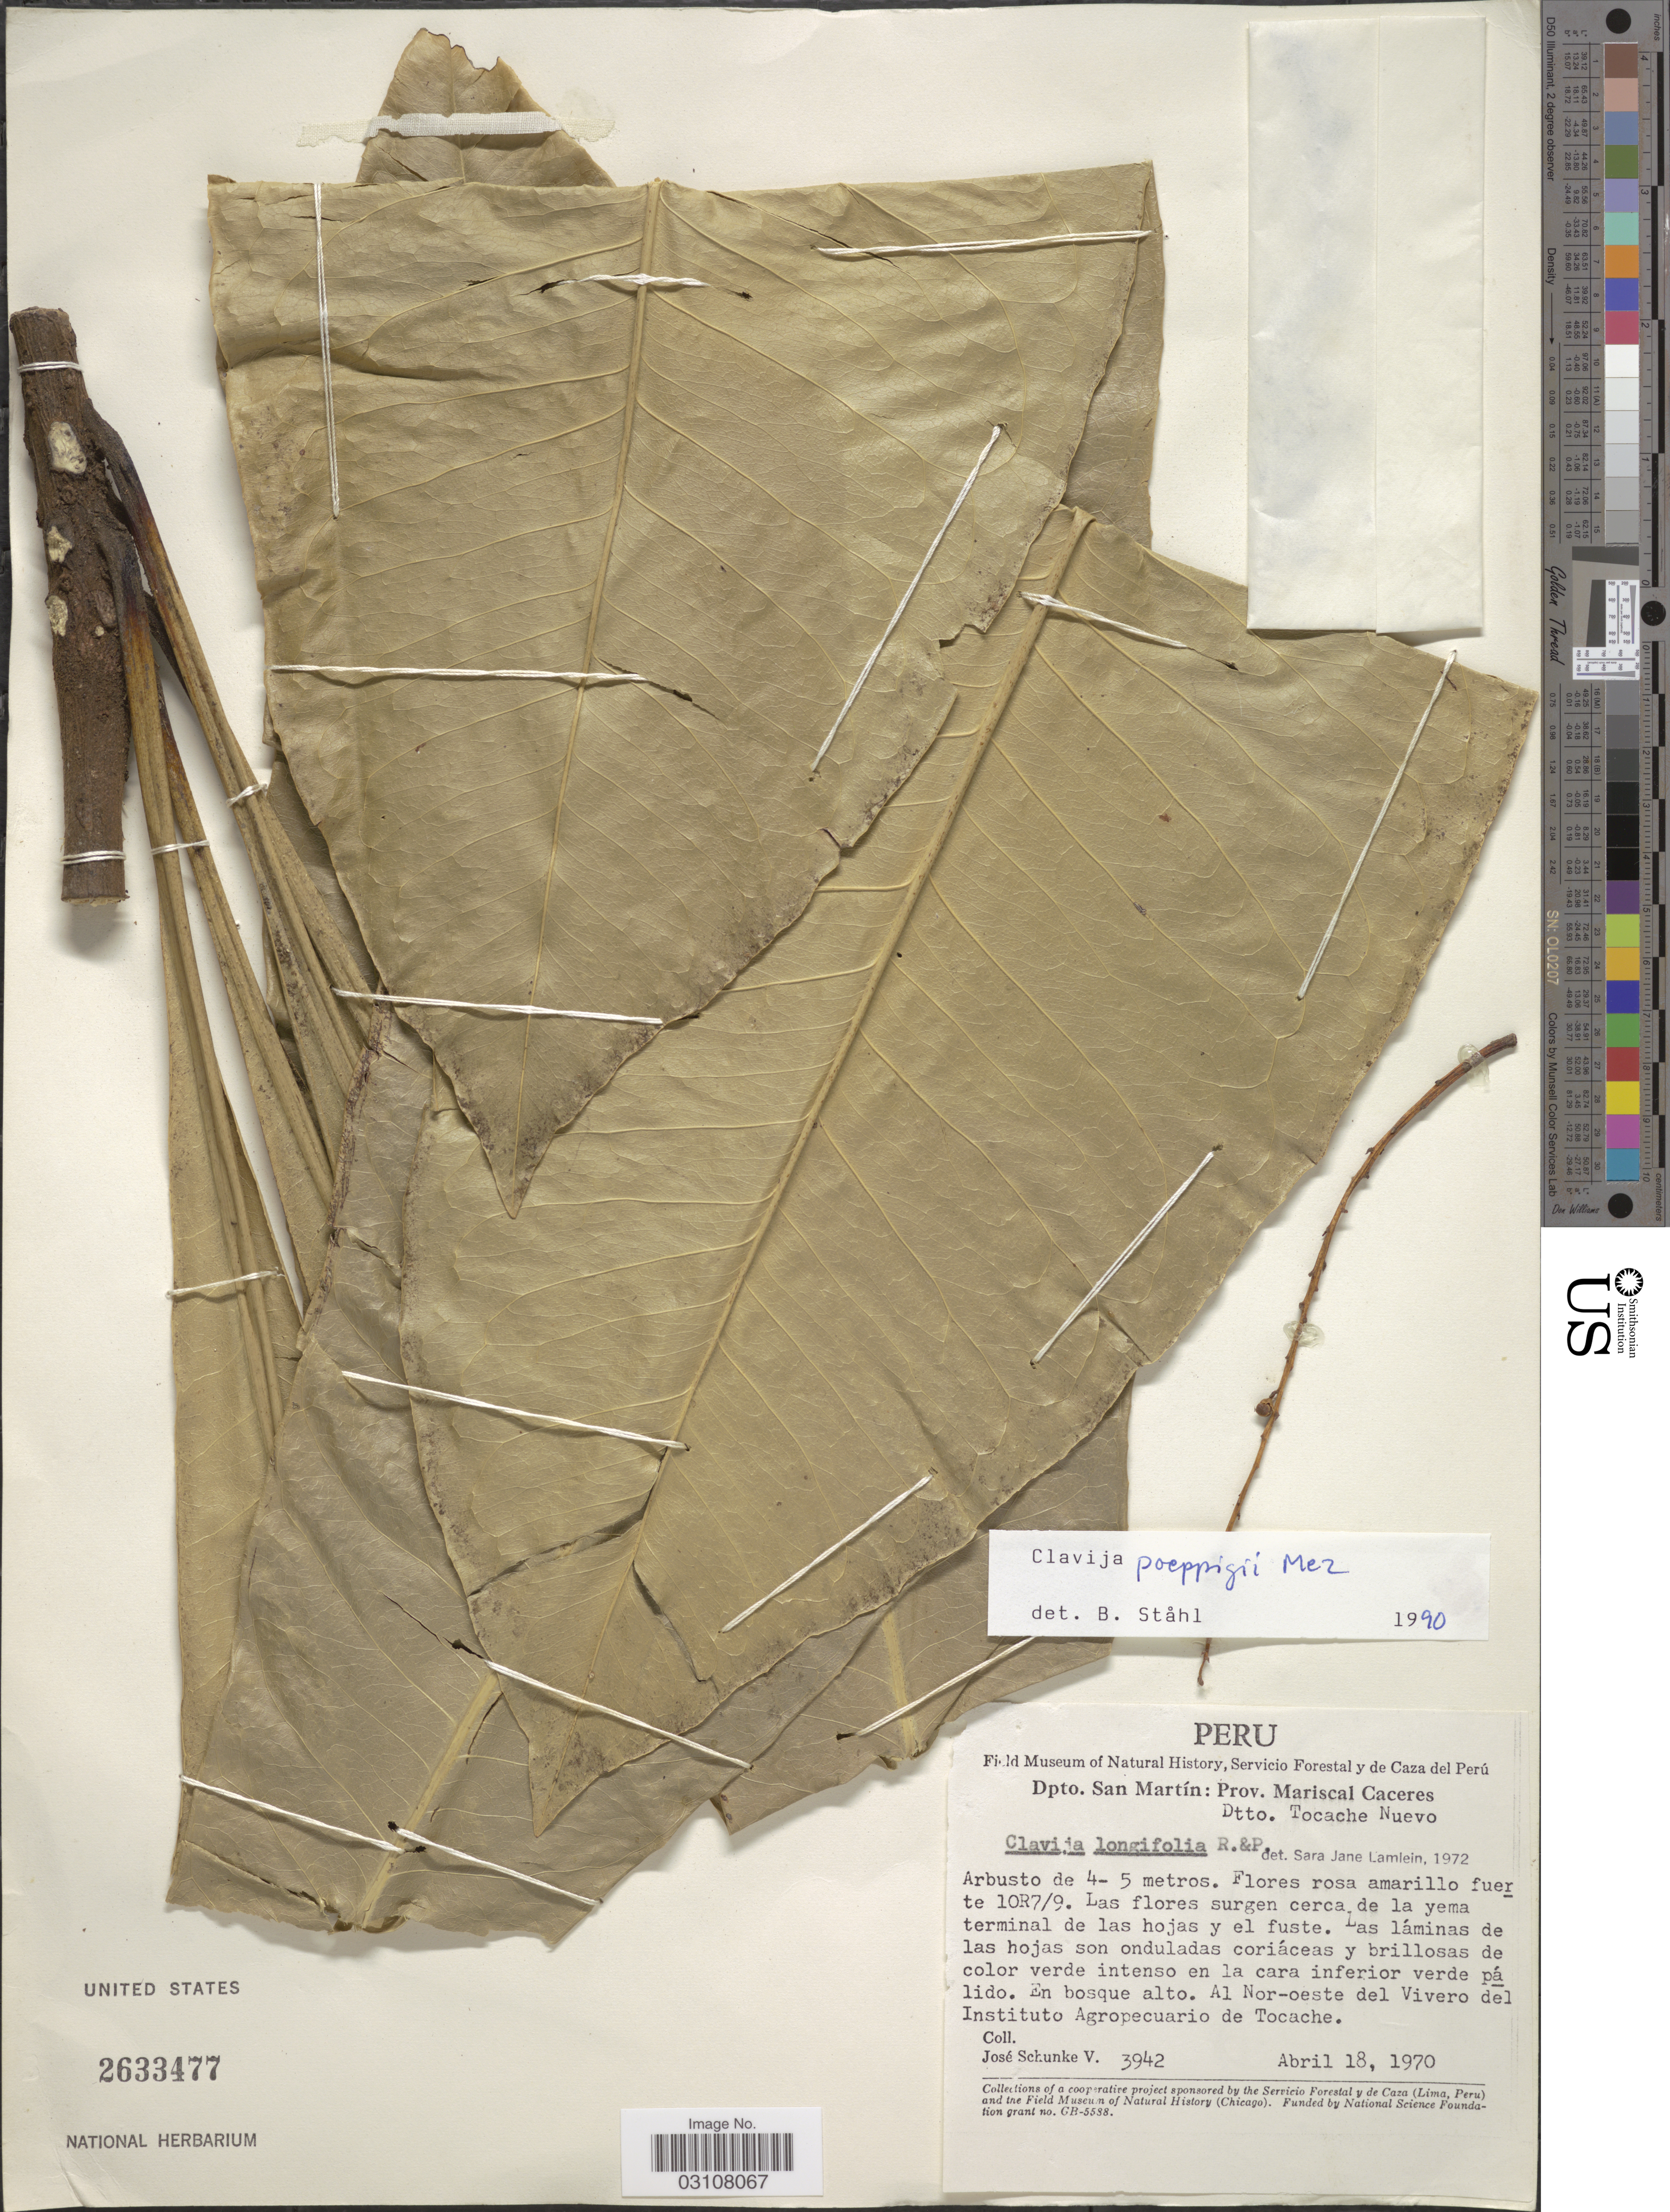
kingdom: Plantae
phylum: Tracheophyta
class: Magnoliopsida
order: Ericales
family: Primulaceae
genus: Clavija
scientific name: Clavija poeppigii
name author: Mez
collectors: J. Schunke Vigo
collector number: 3942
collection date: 1970-04-18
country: Peru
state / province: San Martín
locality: Dpto. San Martín: Prov. Mariscal Caceres, Dtto. Tocache Nuevo, En bosque alto. Al Nor-oeste del Vivero del Instituto Agropecuario de Tocache.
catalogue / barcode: US 2633477